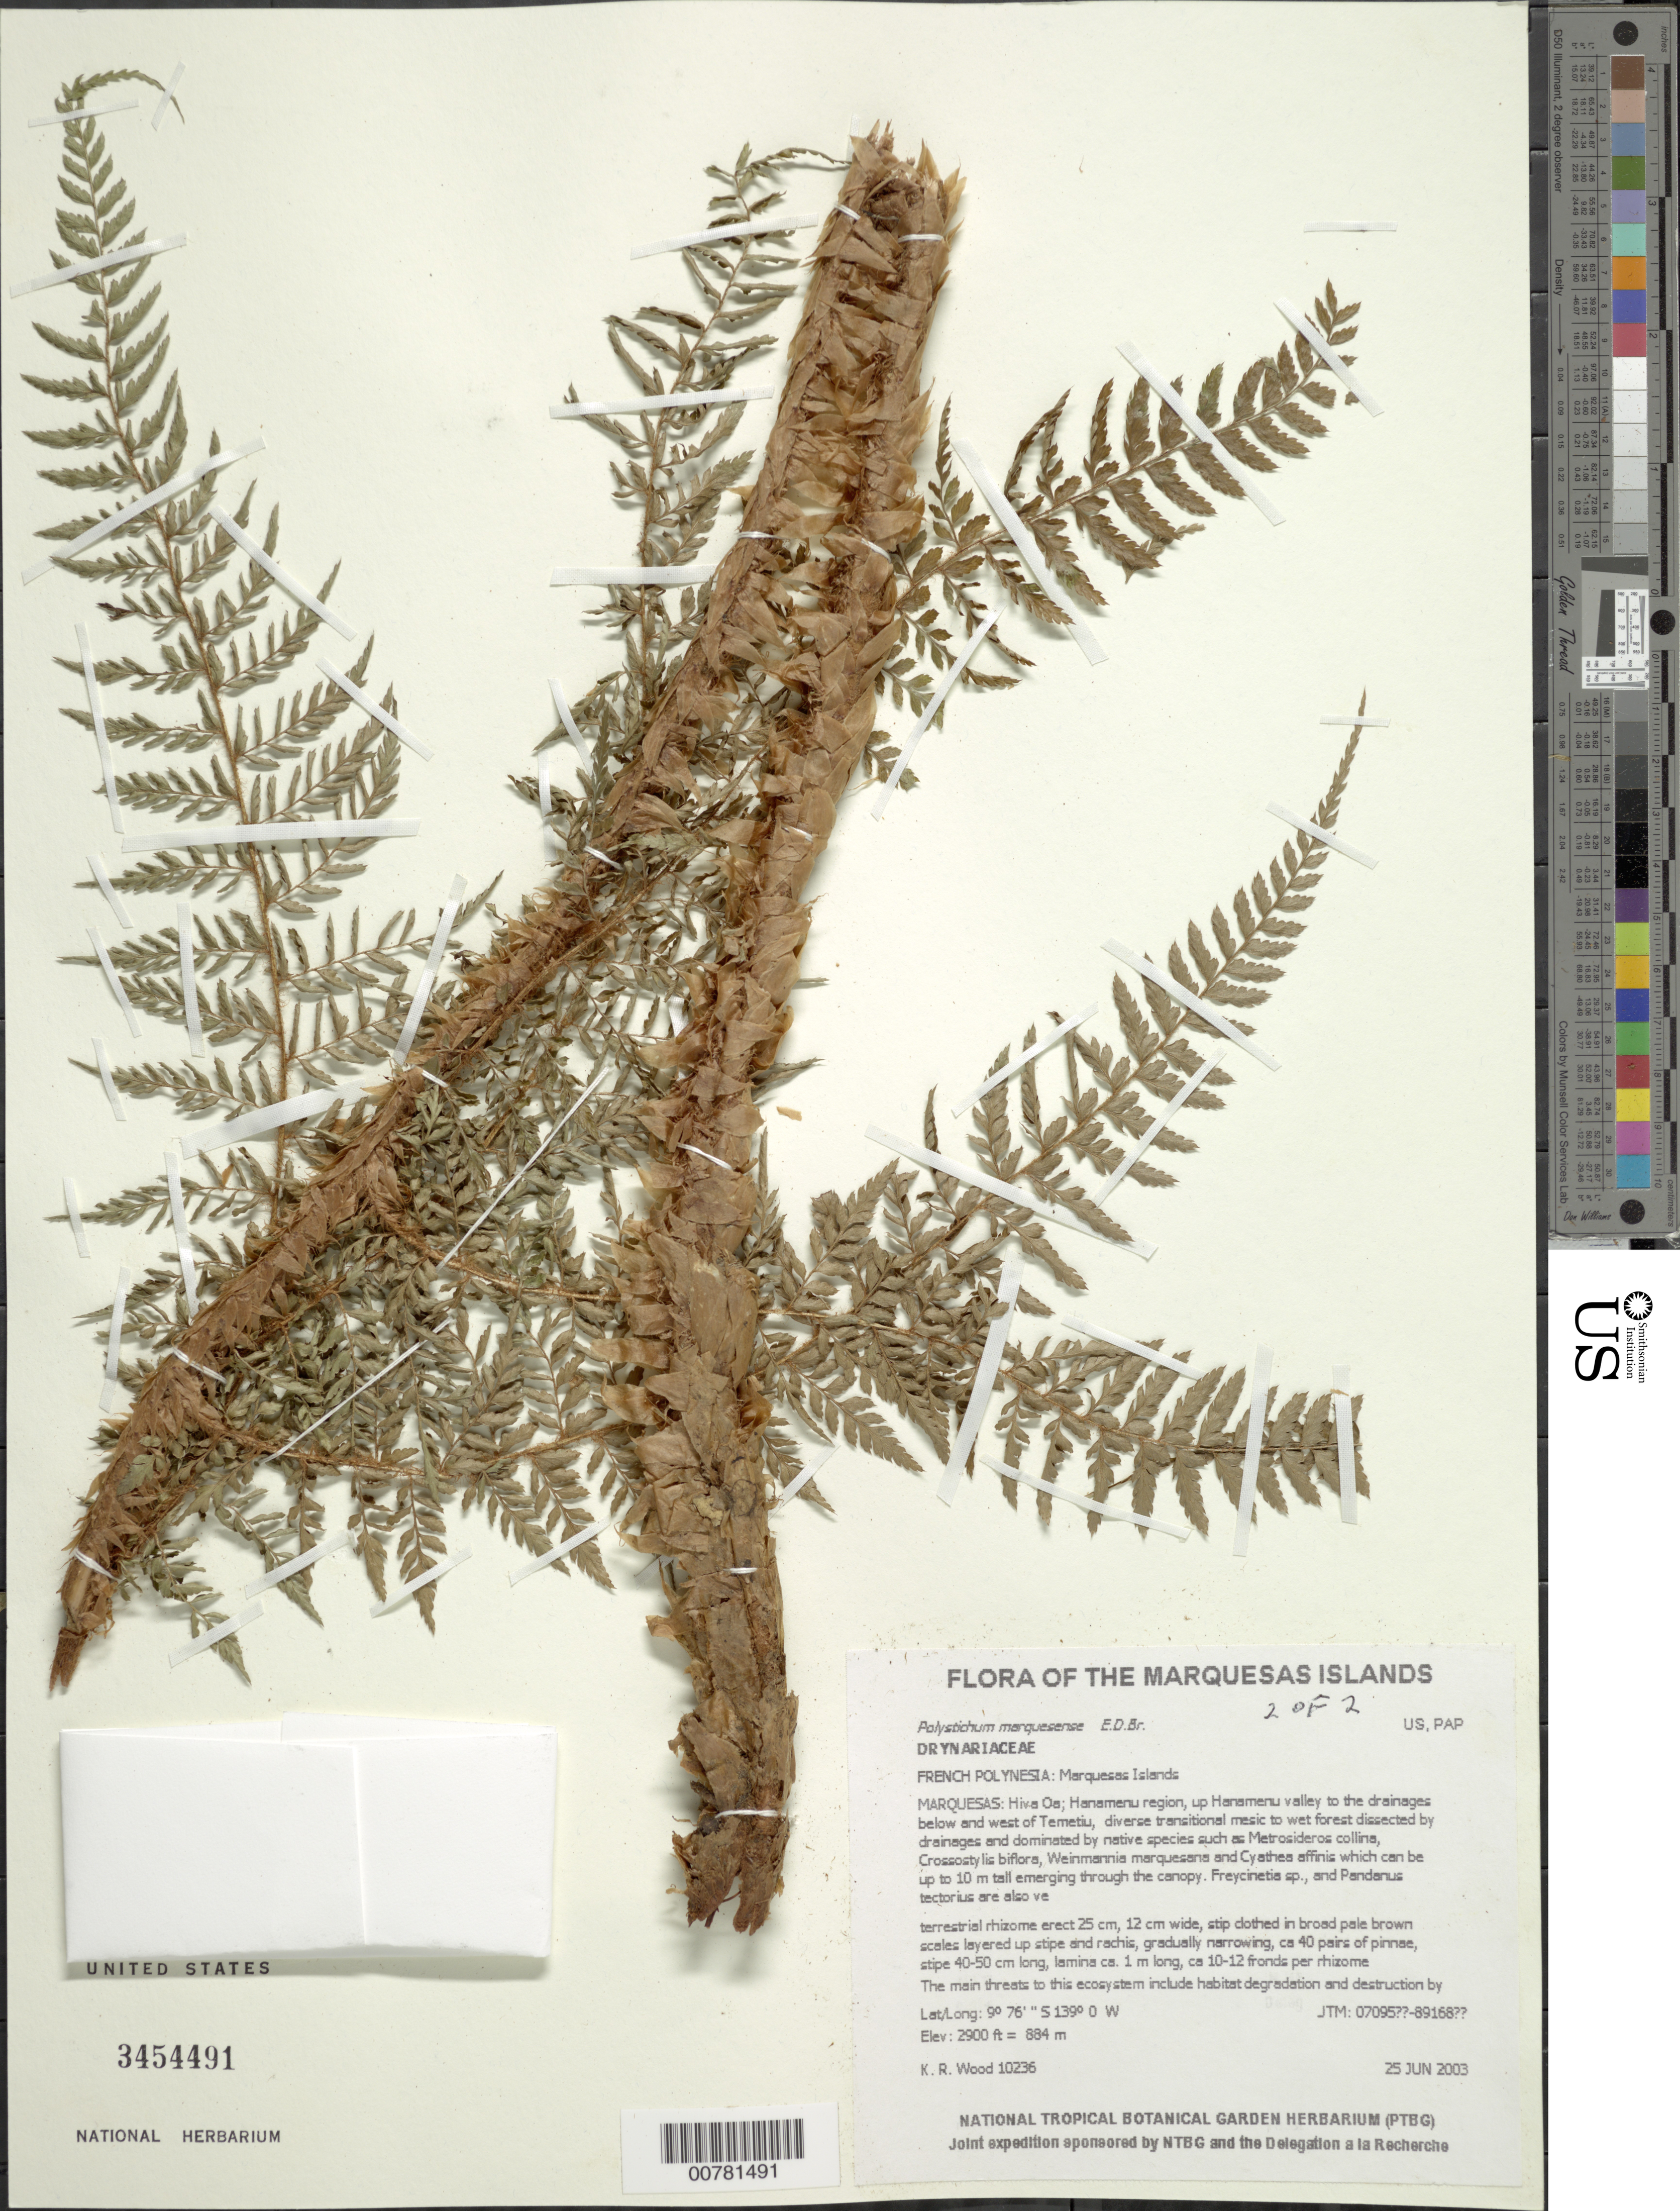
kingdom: Plantae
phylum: Tracheophyta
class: Polypodiopsida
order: Polypodiales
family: Dryopteridaceae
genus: Polystichum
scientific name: Polystichum marquesense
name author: E.D. Br.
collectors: K. R. Wood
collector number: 10236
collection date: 2003-06-25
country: French Polynesia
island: Hiva Oa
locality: Hanamenu region, up Hanamenu valley to the drainages below and west of Temetiu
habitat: Diverse transitional mesic to wet forest dissected by drainages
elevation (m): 884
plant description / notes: Habitat degradation and destruction by feral pigs, catastrophic extinction through environmental events, predation by rats that eat seeds, competition with non-native plant taxa such as, Ageratum conyzoides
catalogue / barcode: US 3454491